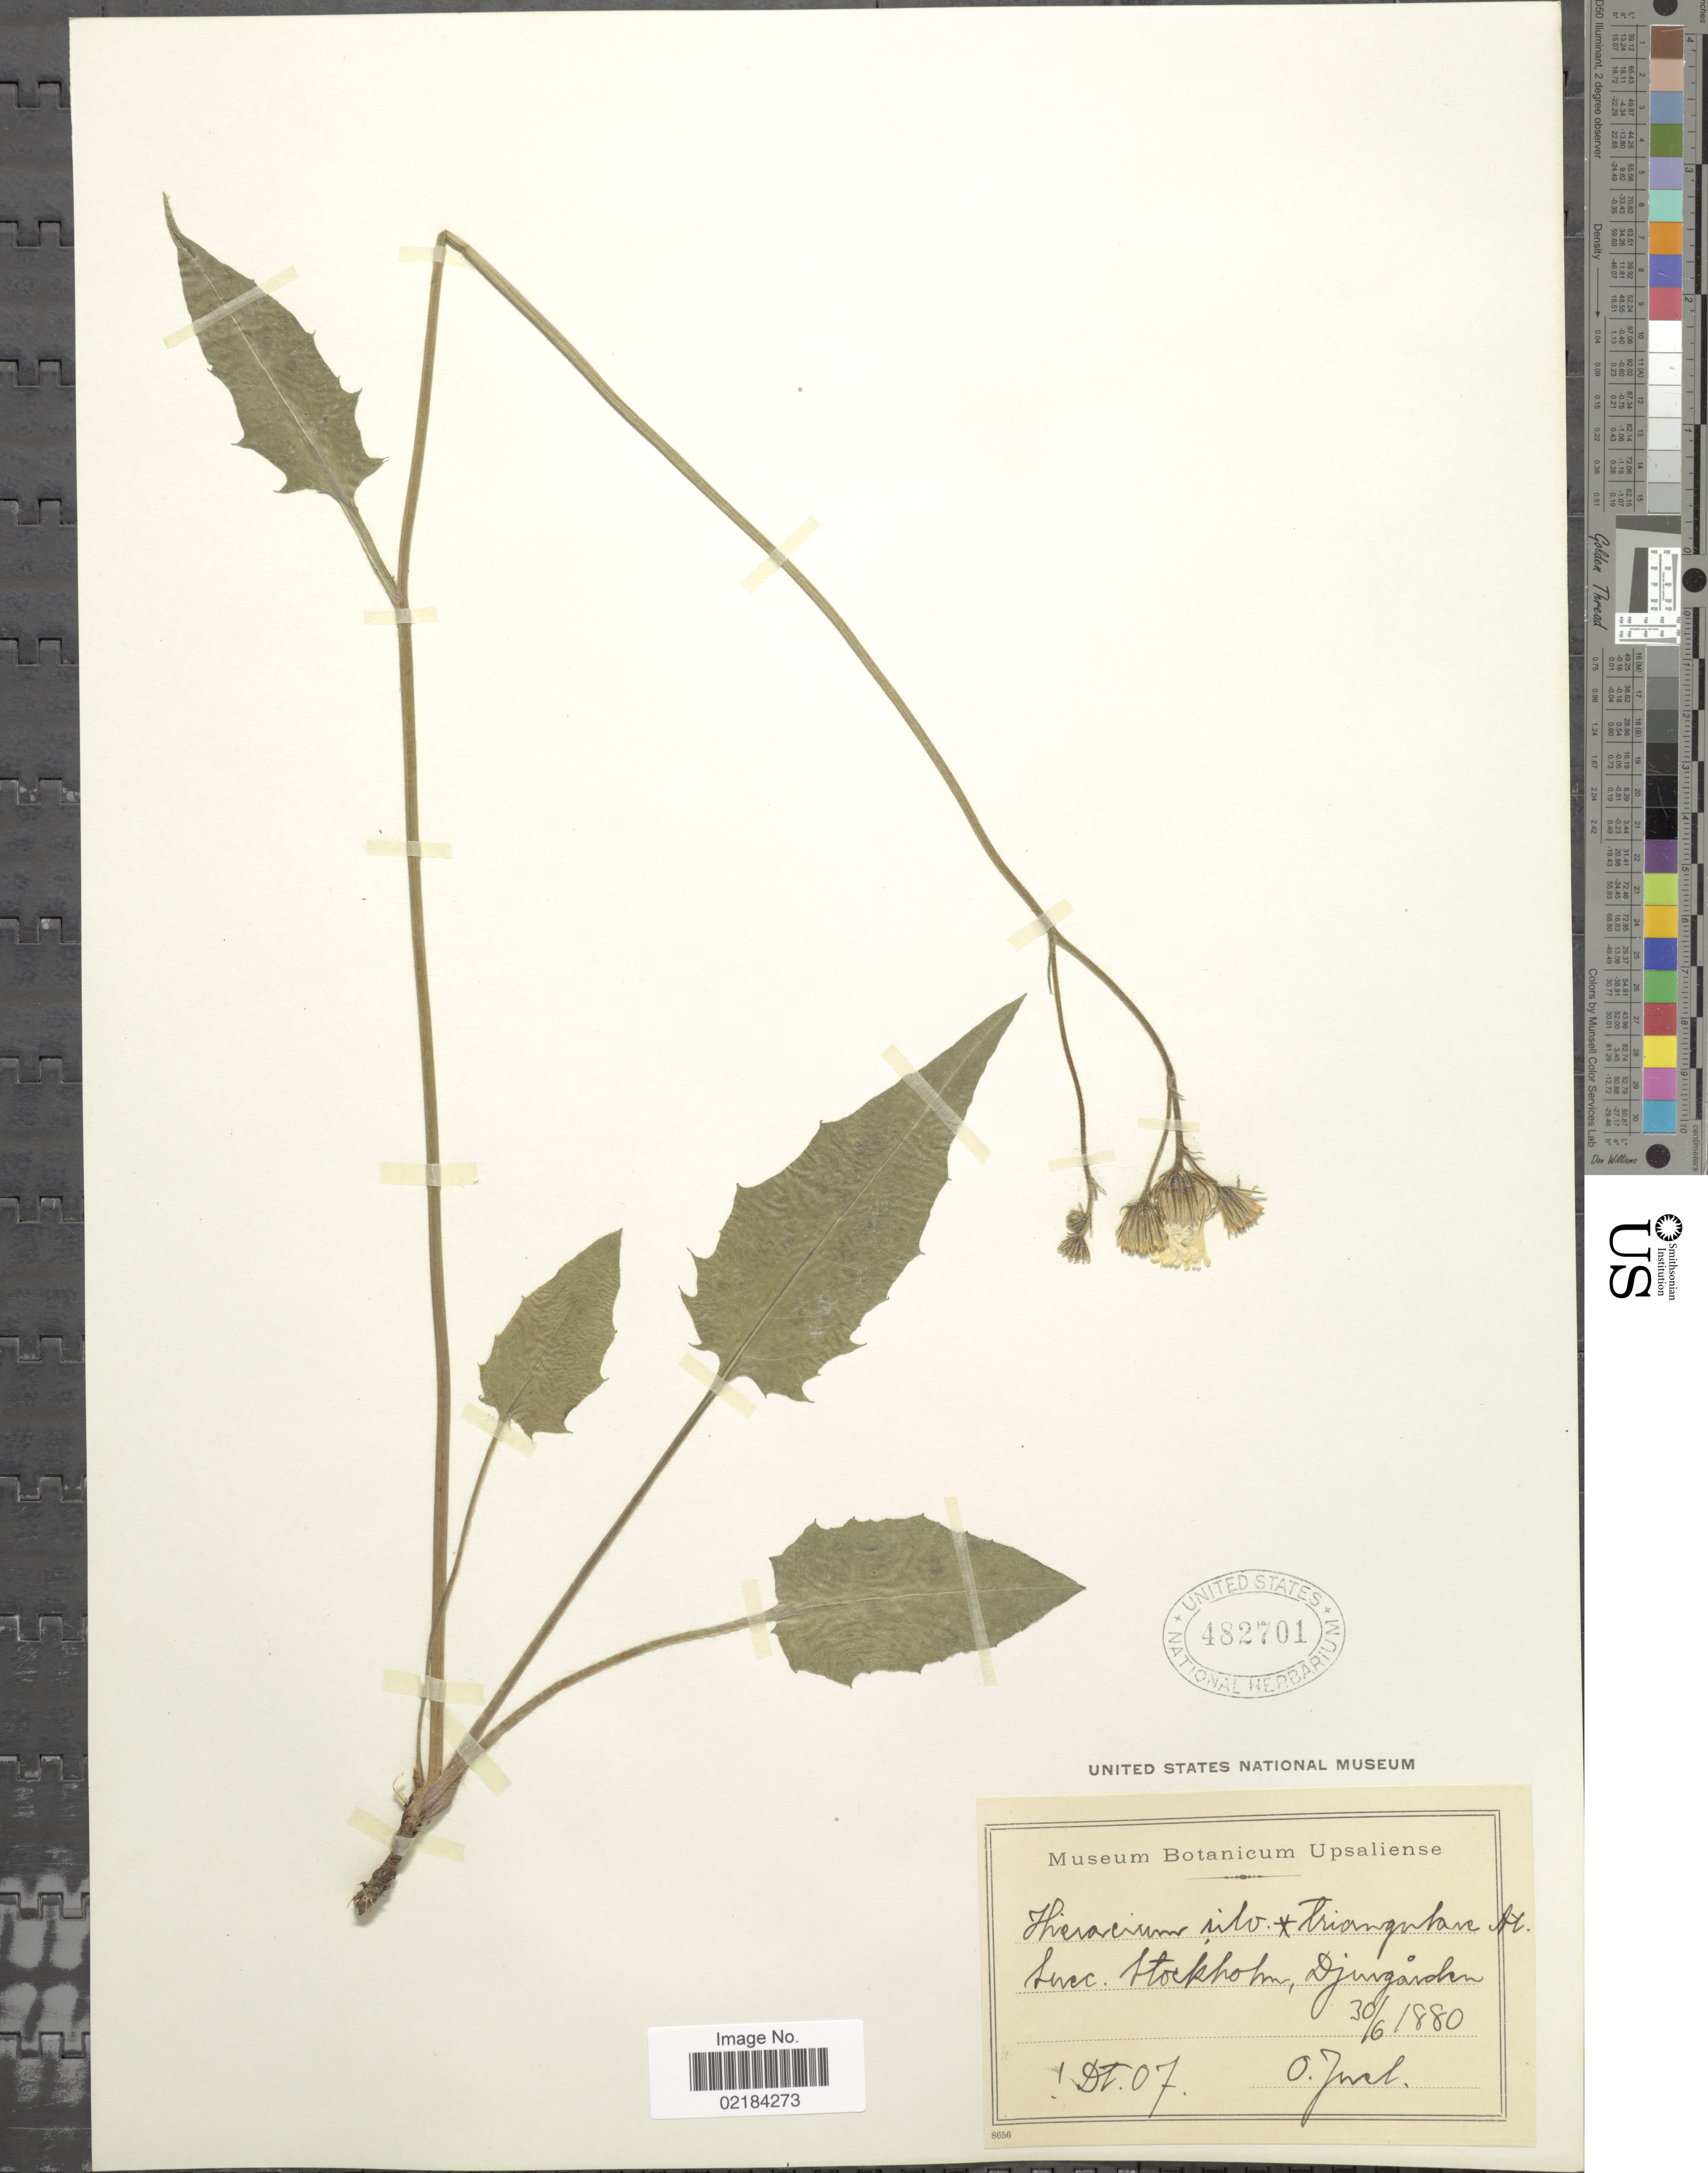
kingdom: Plantae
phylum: Tracheophyta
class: Magnoliopsida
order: Asterales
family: Asteraceae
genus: Hieracium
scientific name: Hieracium sylvaticum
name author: (L.) Gouan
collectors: H. Juel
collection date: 1880-06-30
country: Sweden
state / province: Stockholm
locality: Suec. Stockholm, Djurgarden.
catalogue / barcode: US 482701